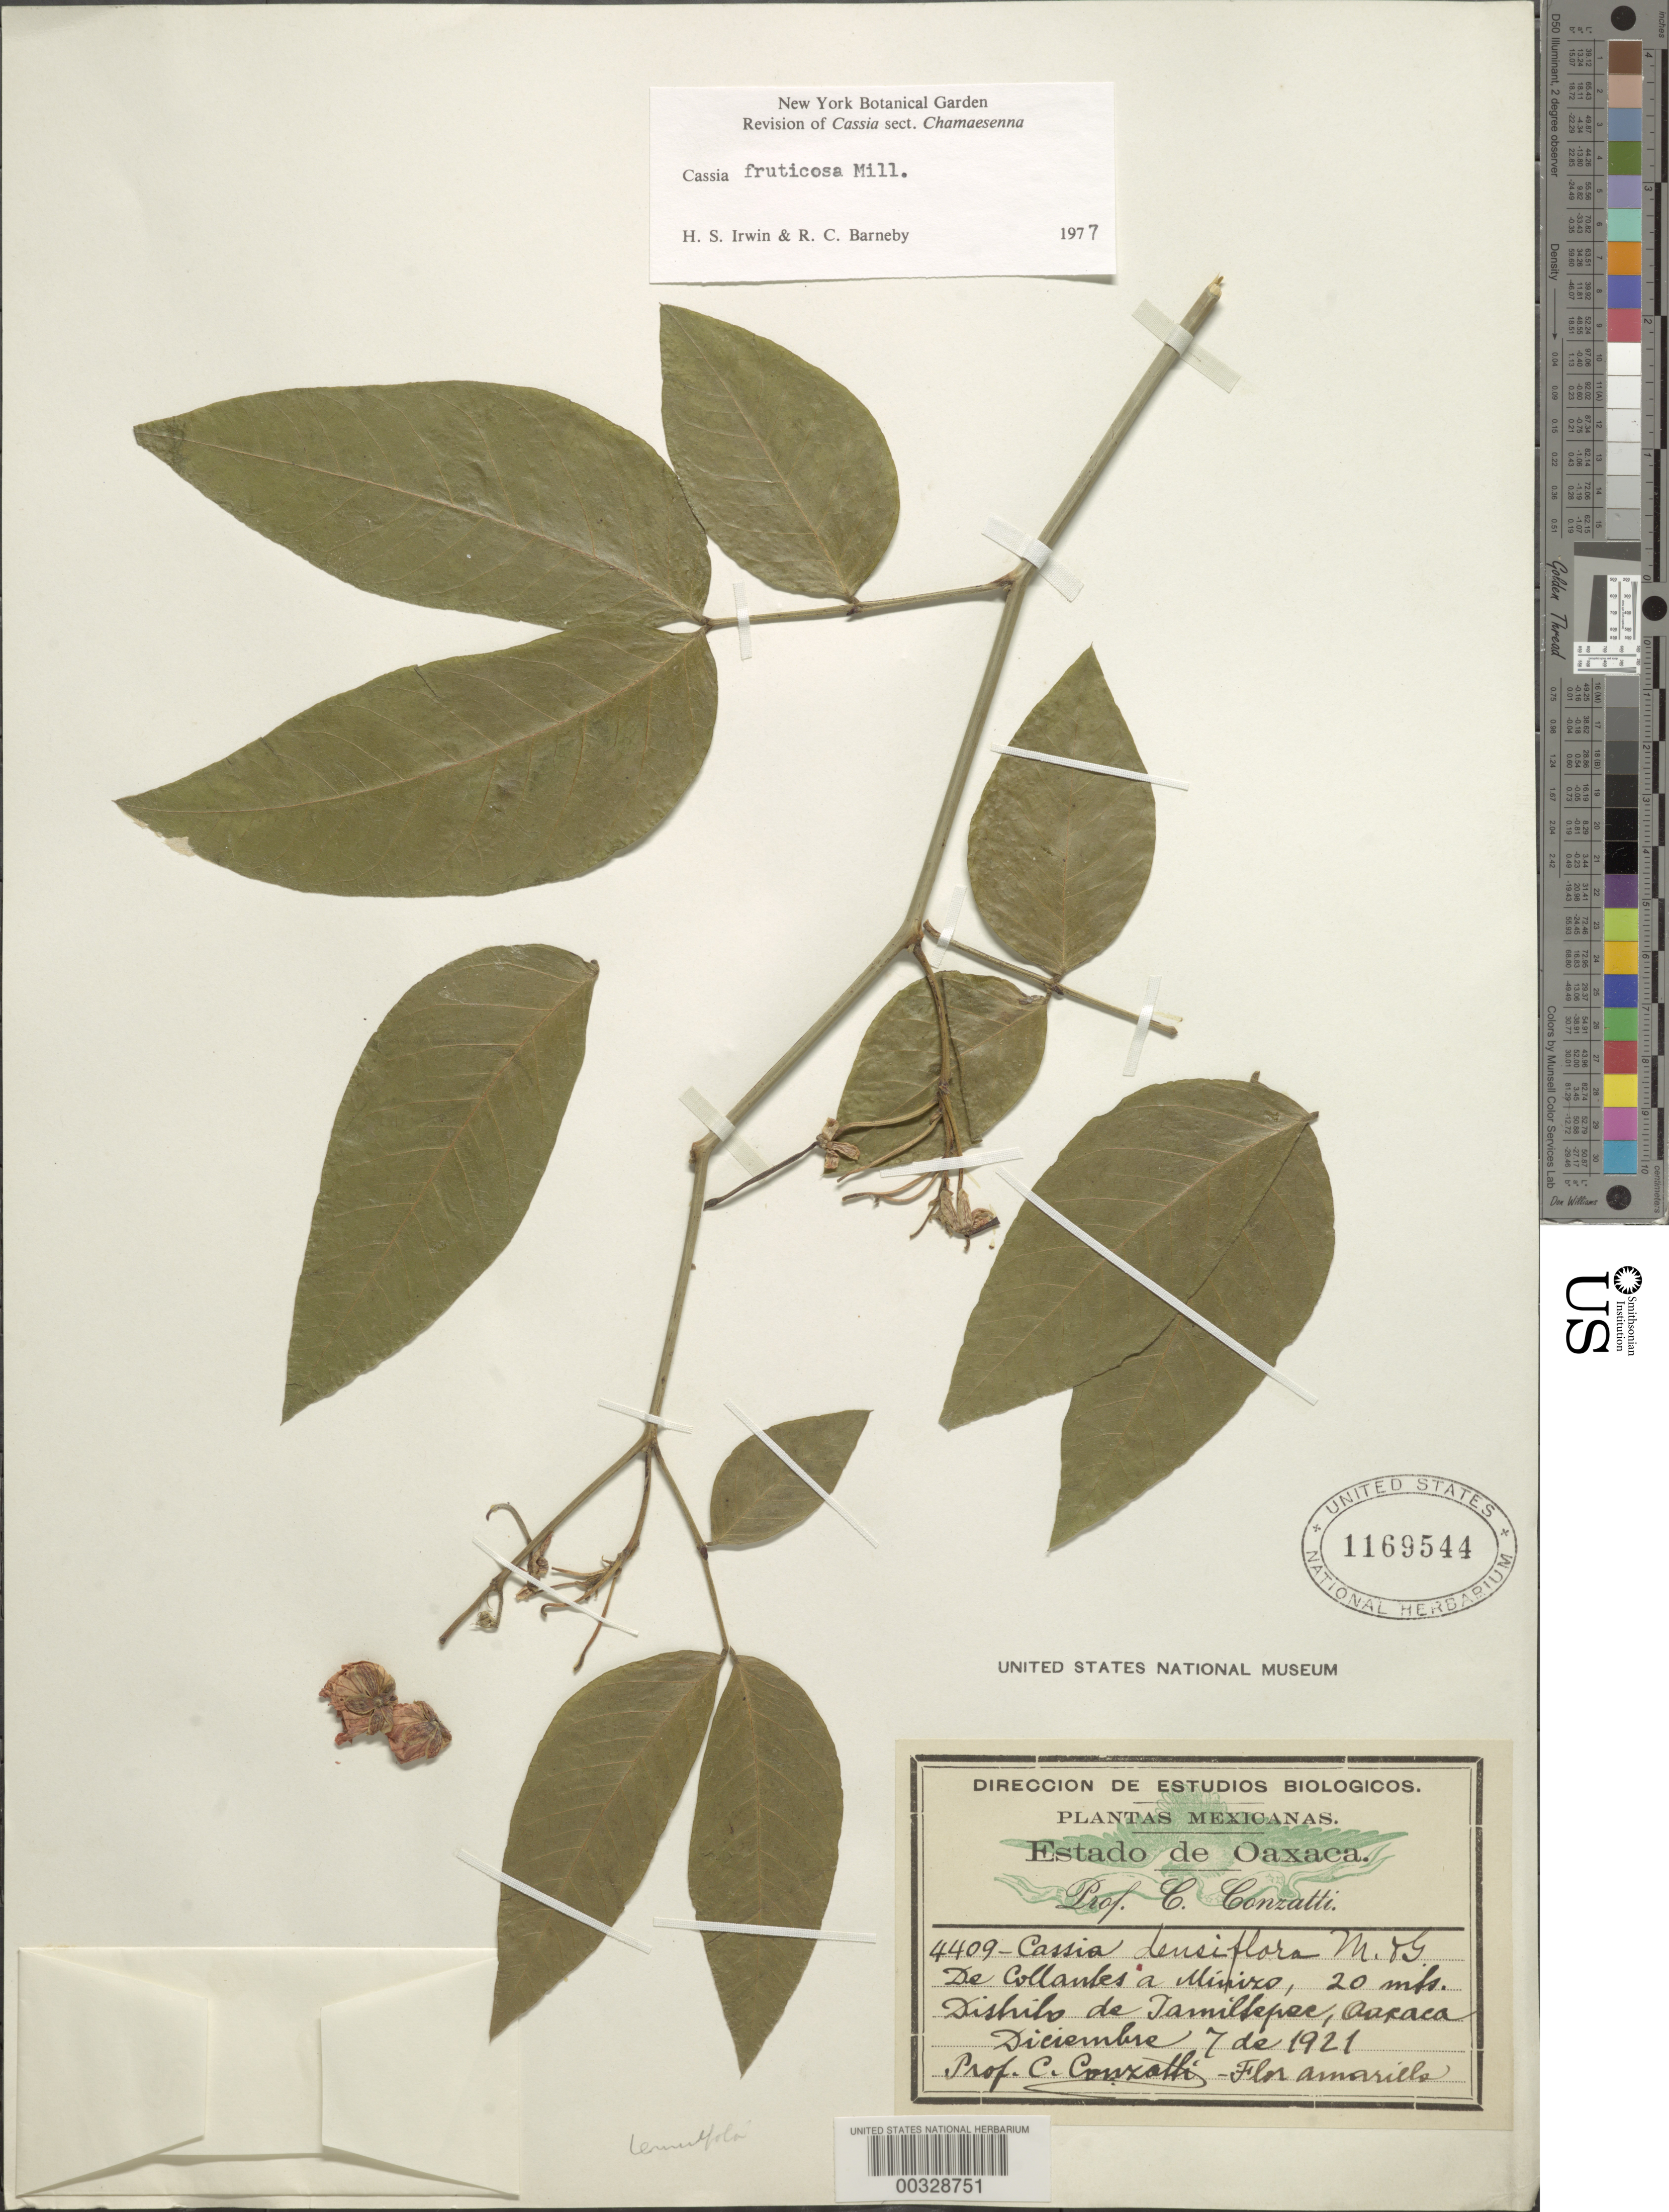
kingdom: Plantae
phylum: Tracheophyta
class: Magnoliopsida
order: Fabales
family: Fabaceae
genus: Senna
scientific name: Senna fruticosa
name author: (Benth.) H.S. Irwin & Barneby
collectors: C. Conzatti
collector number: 4409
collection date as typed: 07 Dec 1921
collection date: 1921-12-07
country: Mexico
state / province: Oaxaca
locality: Tamiltepec mun. (?), de collantes a minizo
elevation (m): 20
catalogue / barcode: US 1169544